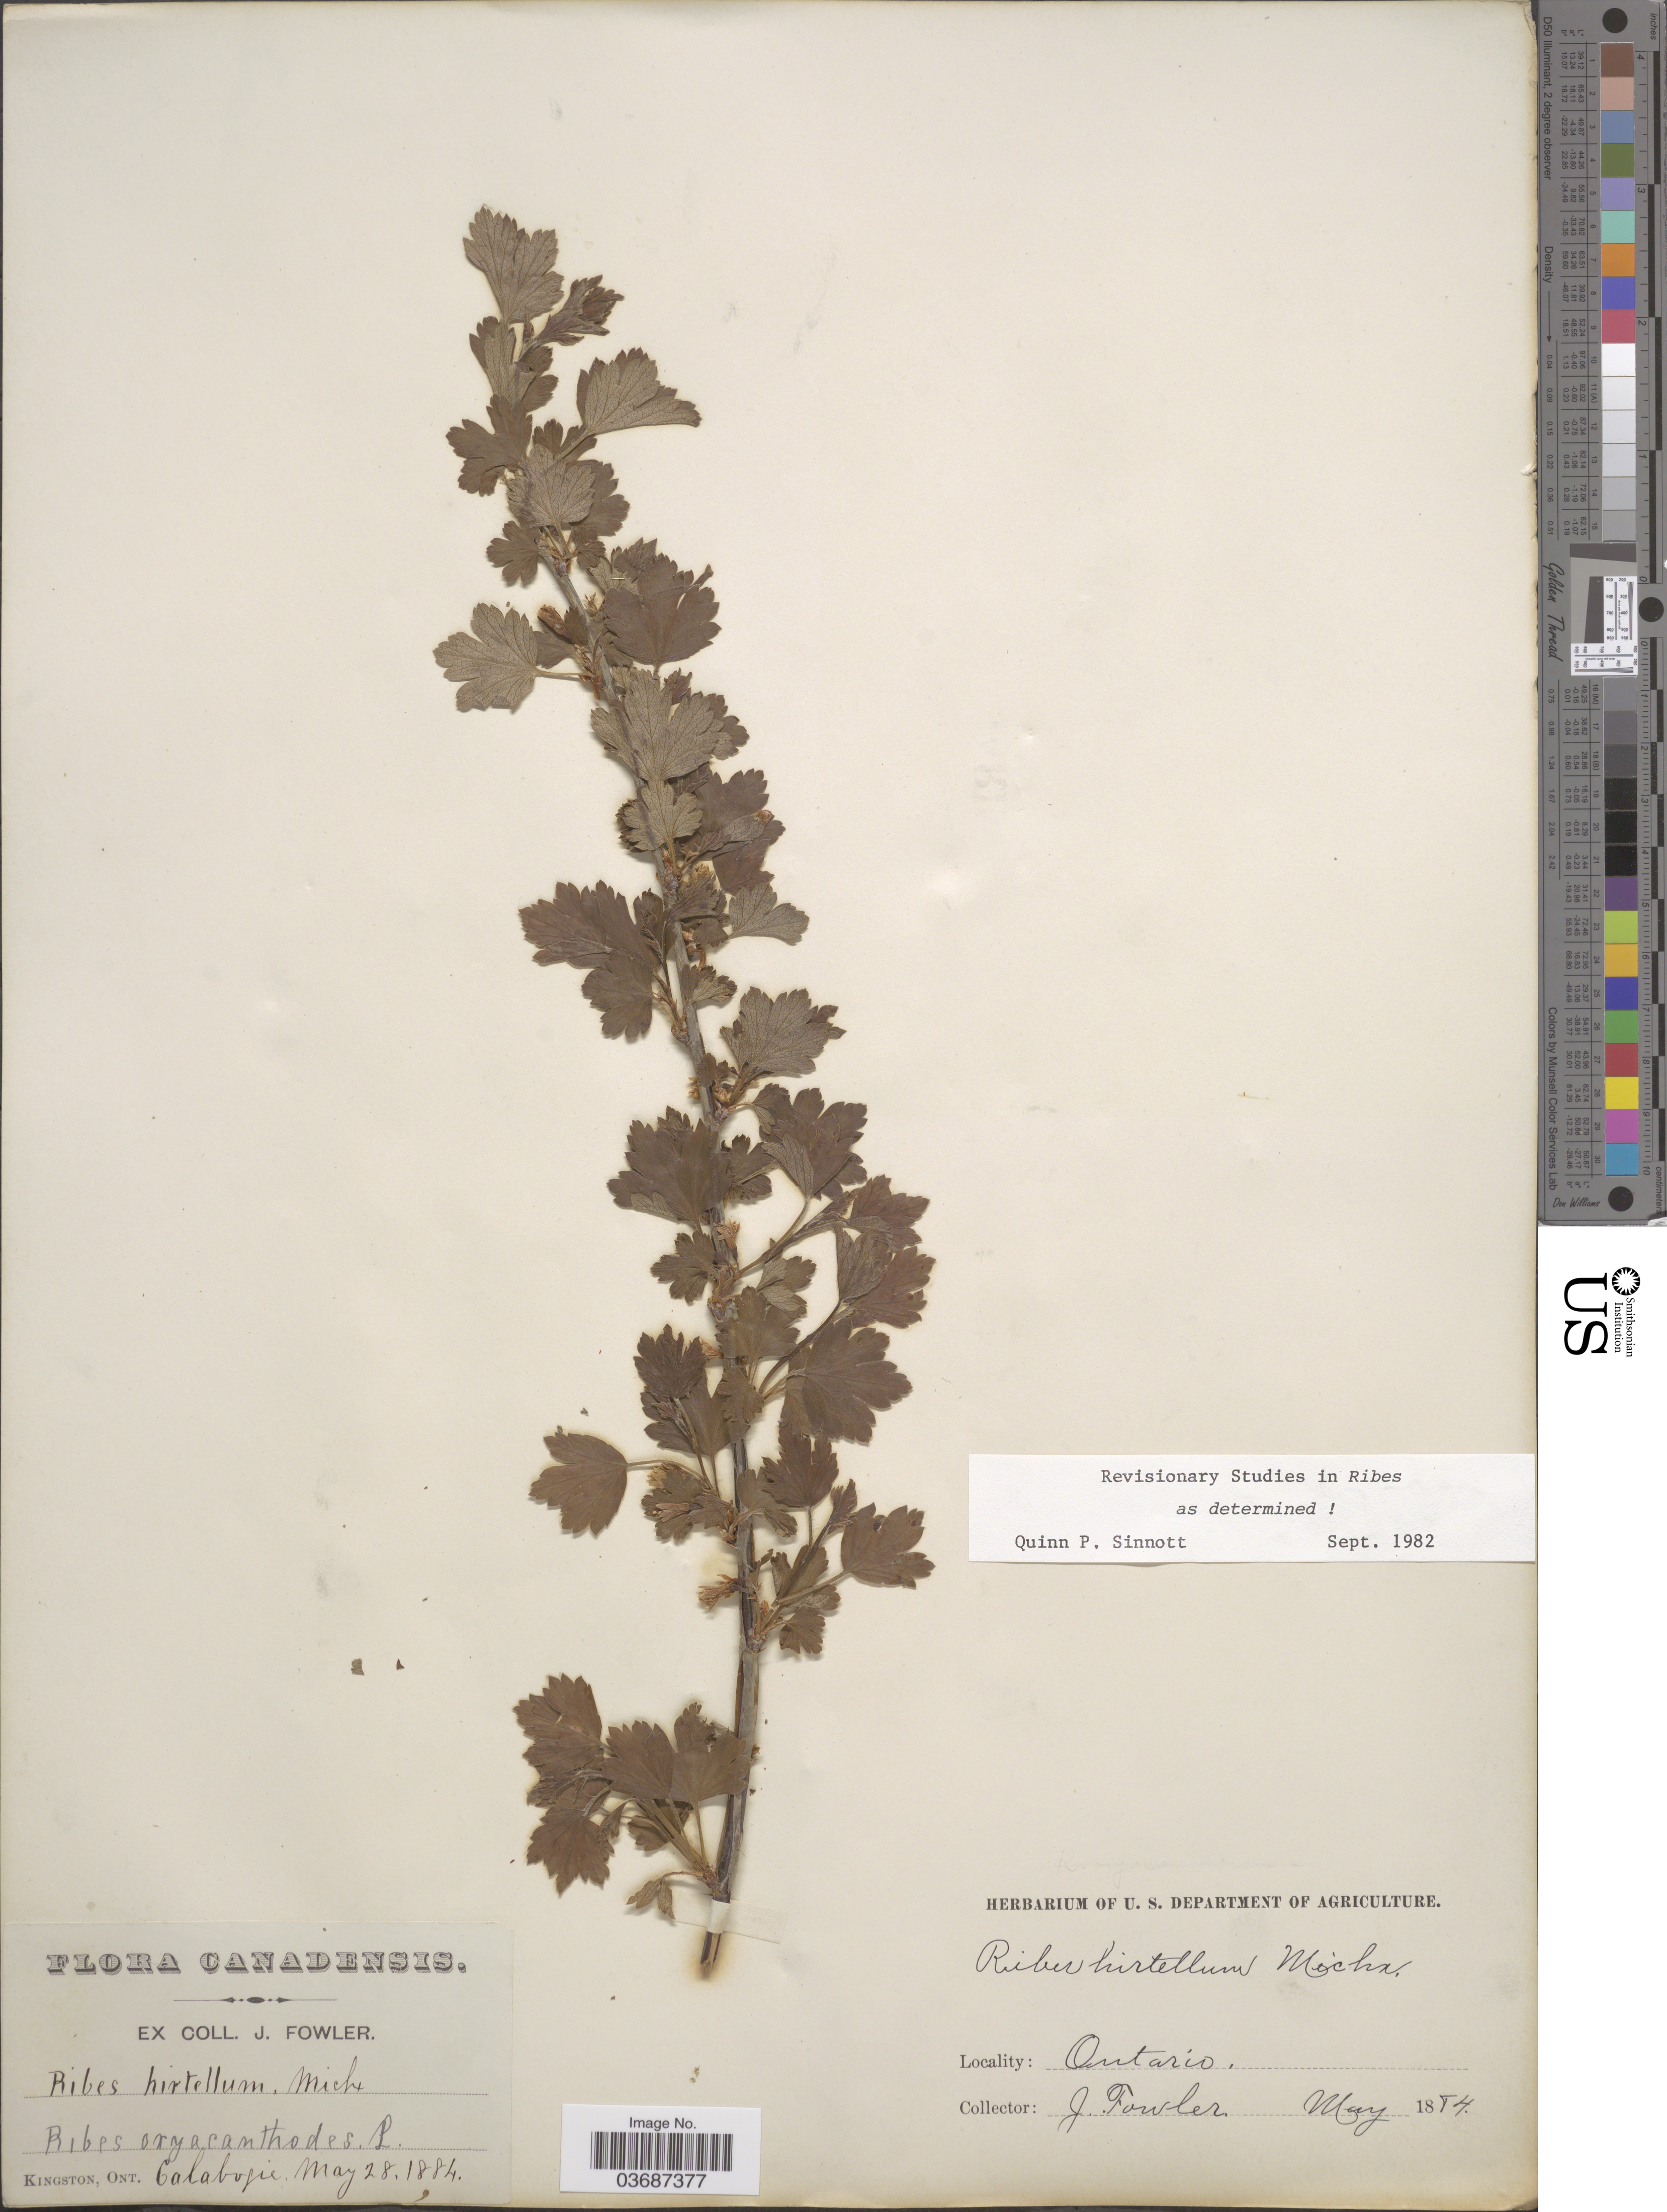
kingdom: Plantae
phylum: Tracheophyta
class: Magnoliopsida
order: Saxifragales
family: Grossulariaceae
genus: Ribes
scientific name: Ribes hirtellum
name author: Michx.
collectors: J. Fowler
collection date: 1884-05-28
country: Canada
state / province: Ontario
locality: Kingston. Calabogie.